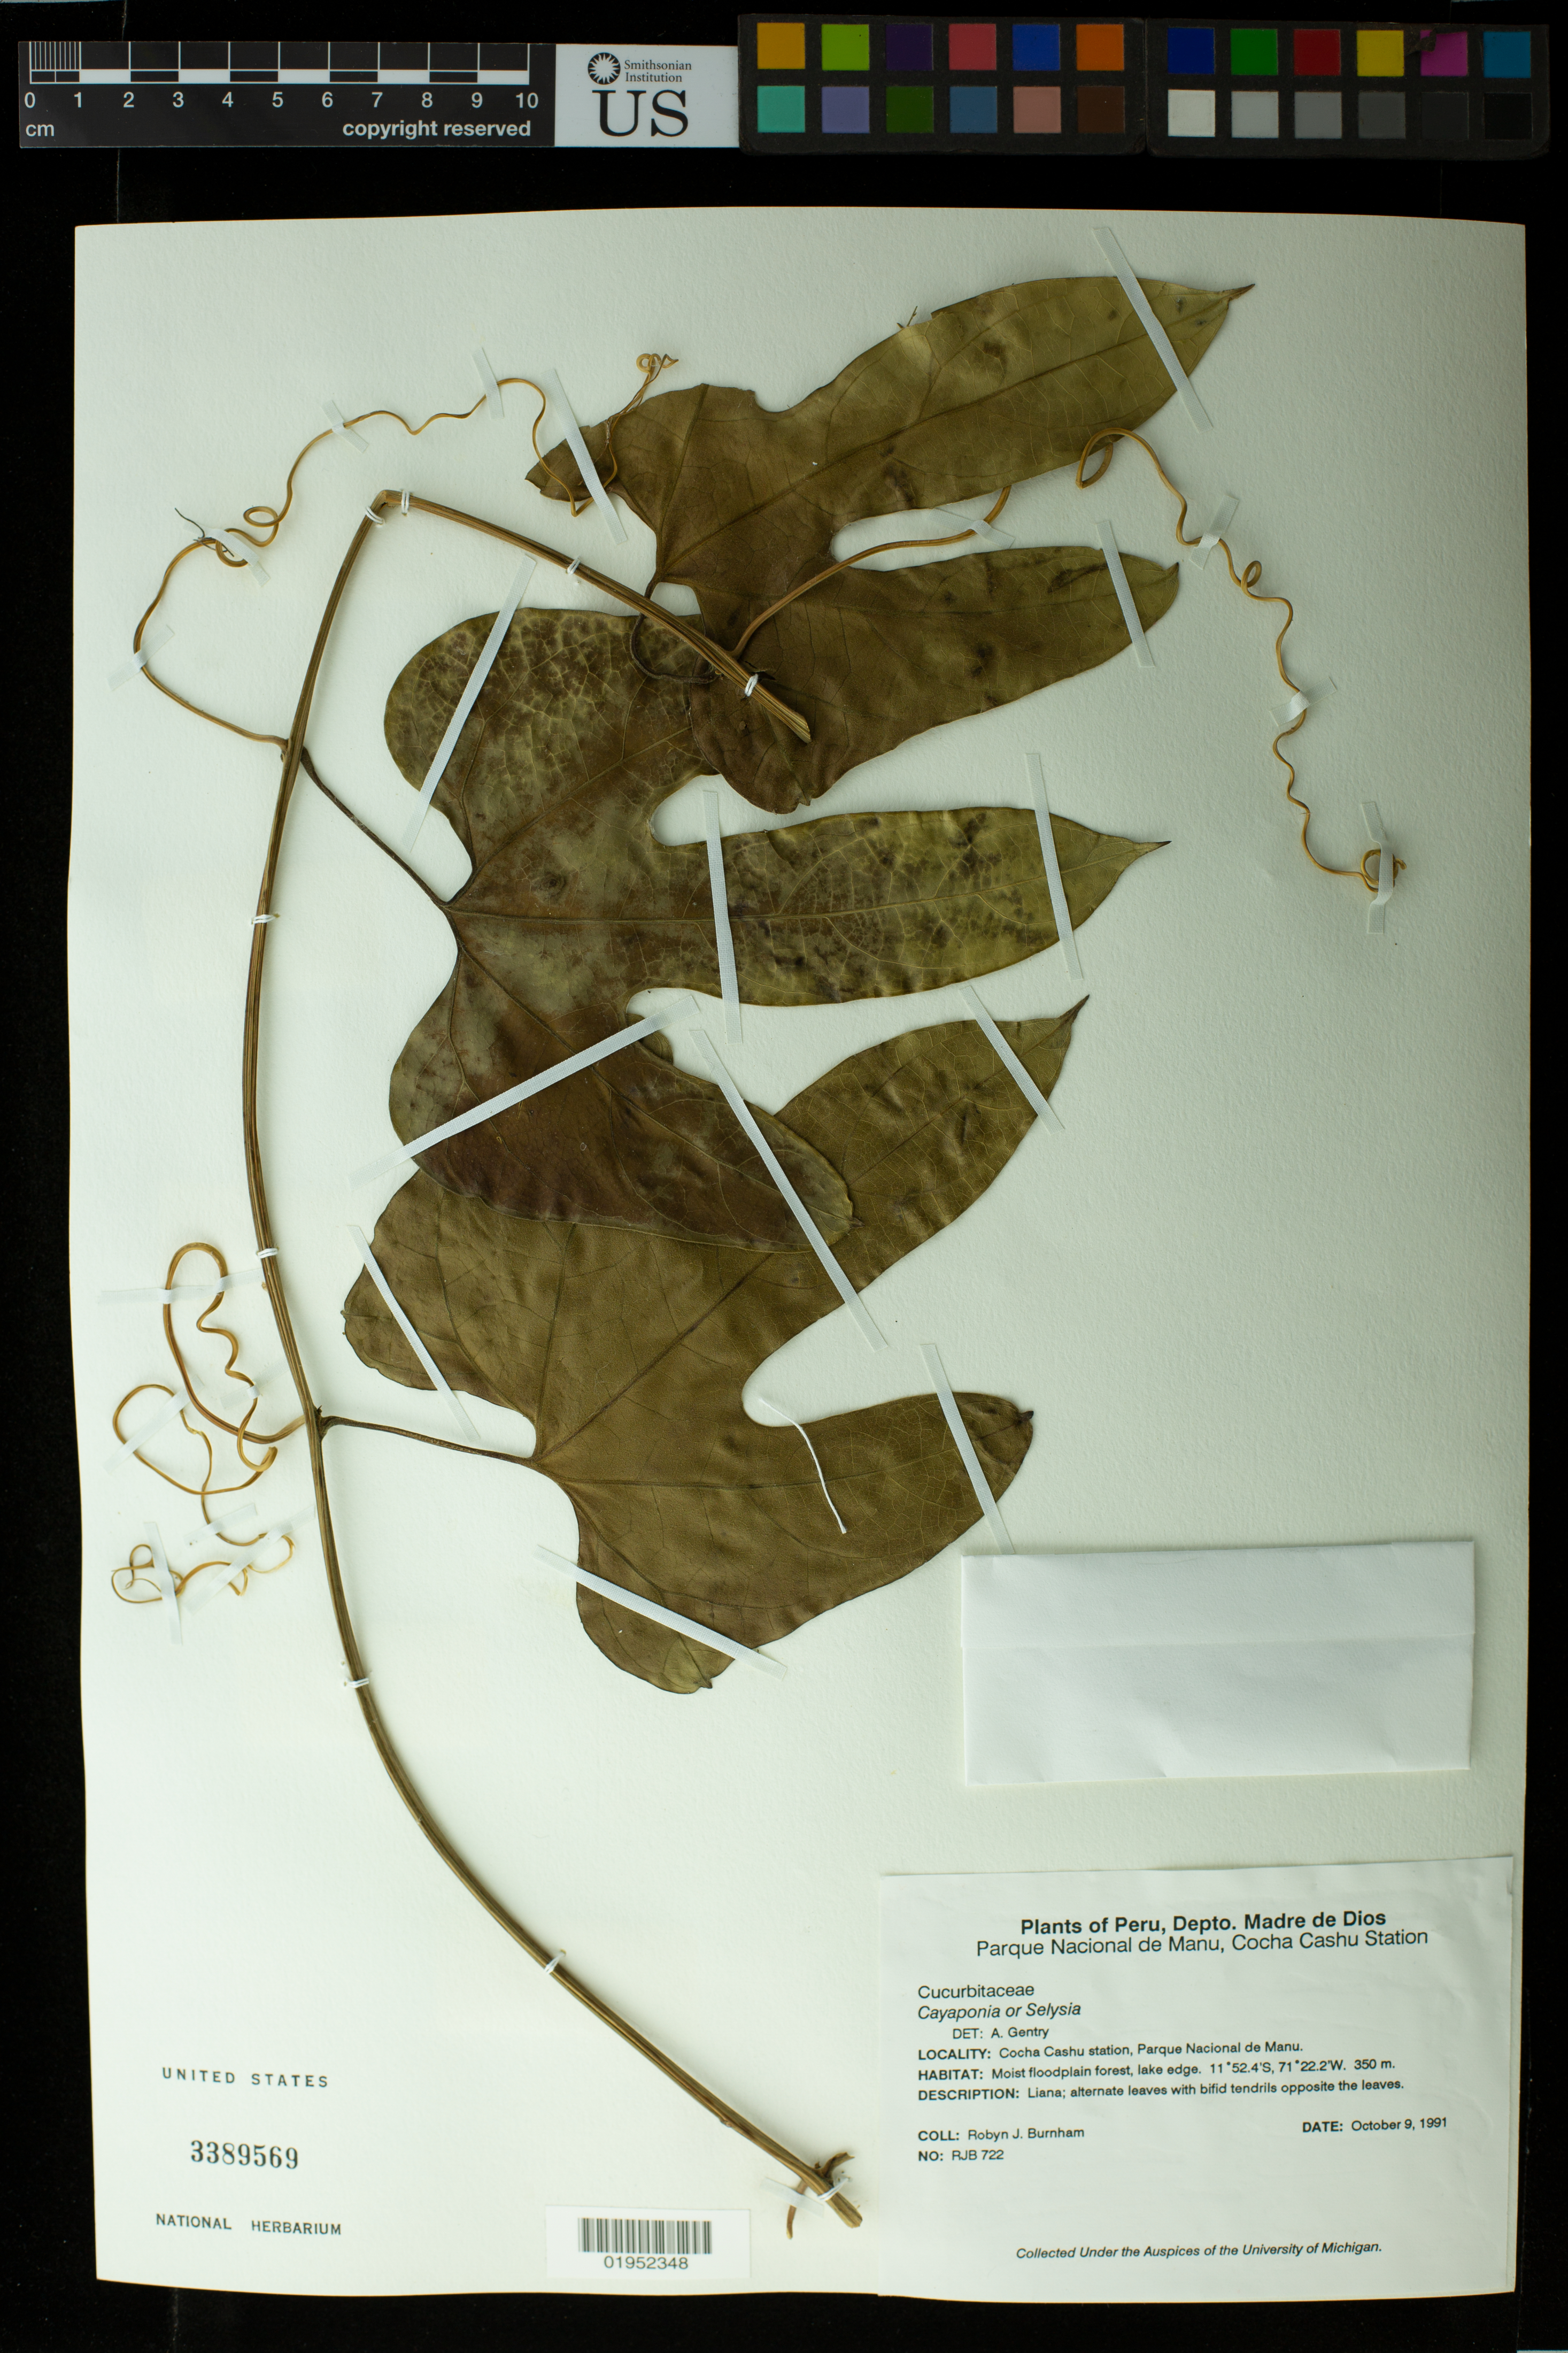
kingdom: Plantae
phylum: Tracheophyta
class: Magnoliopsida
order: Cucurbitales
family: Cucurbitaceae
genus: Cayaponia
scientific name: Cayaponia sp.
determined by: Gentry, A. H.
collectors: R. J. Burnham & P. Nuñez V.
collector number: RJB 722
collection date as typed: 17 Oct 1991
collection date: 1991-10-17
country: Peru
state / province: Madre de Dios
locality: Parque Nacional de Manu, Cocha Cashu Station. Across river from station: ravine plot 2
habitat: Moist floodplain forest, lake edge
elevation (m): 350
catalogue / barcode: US 3389569